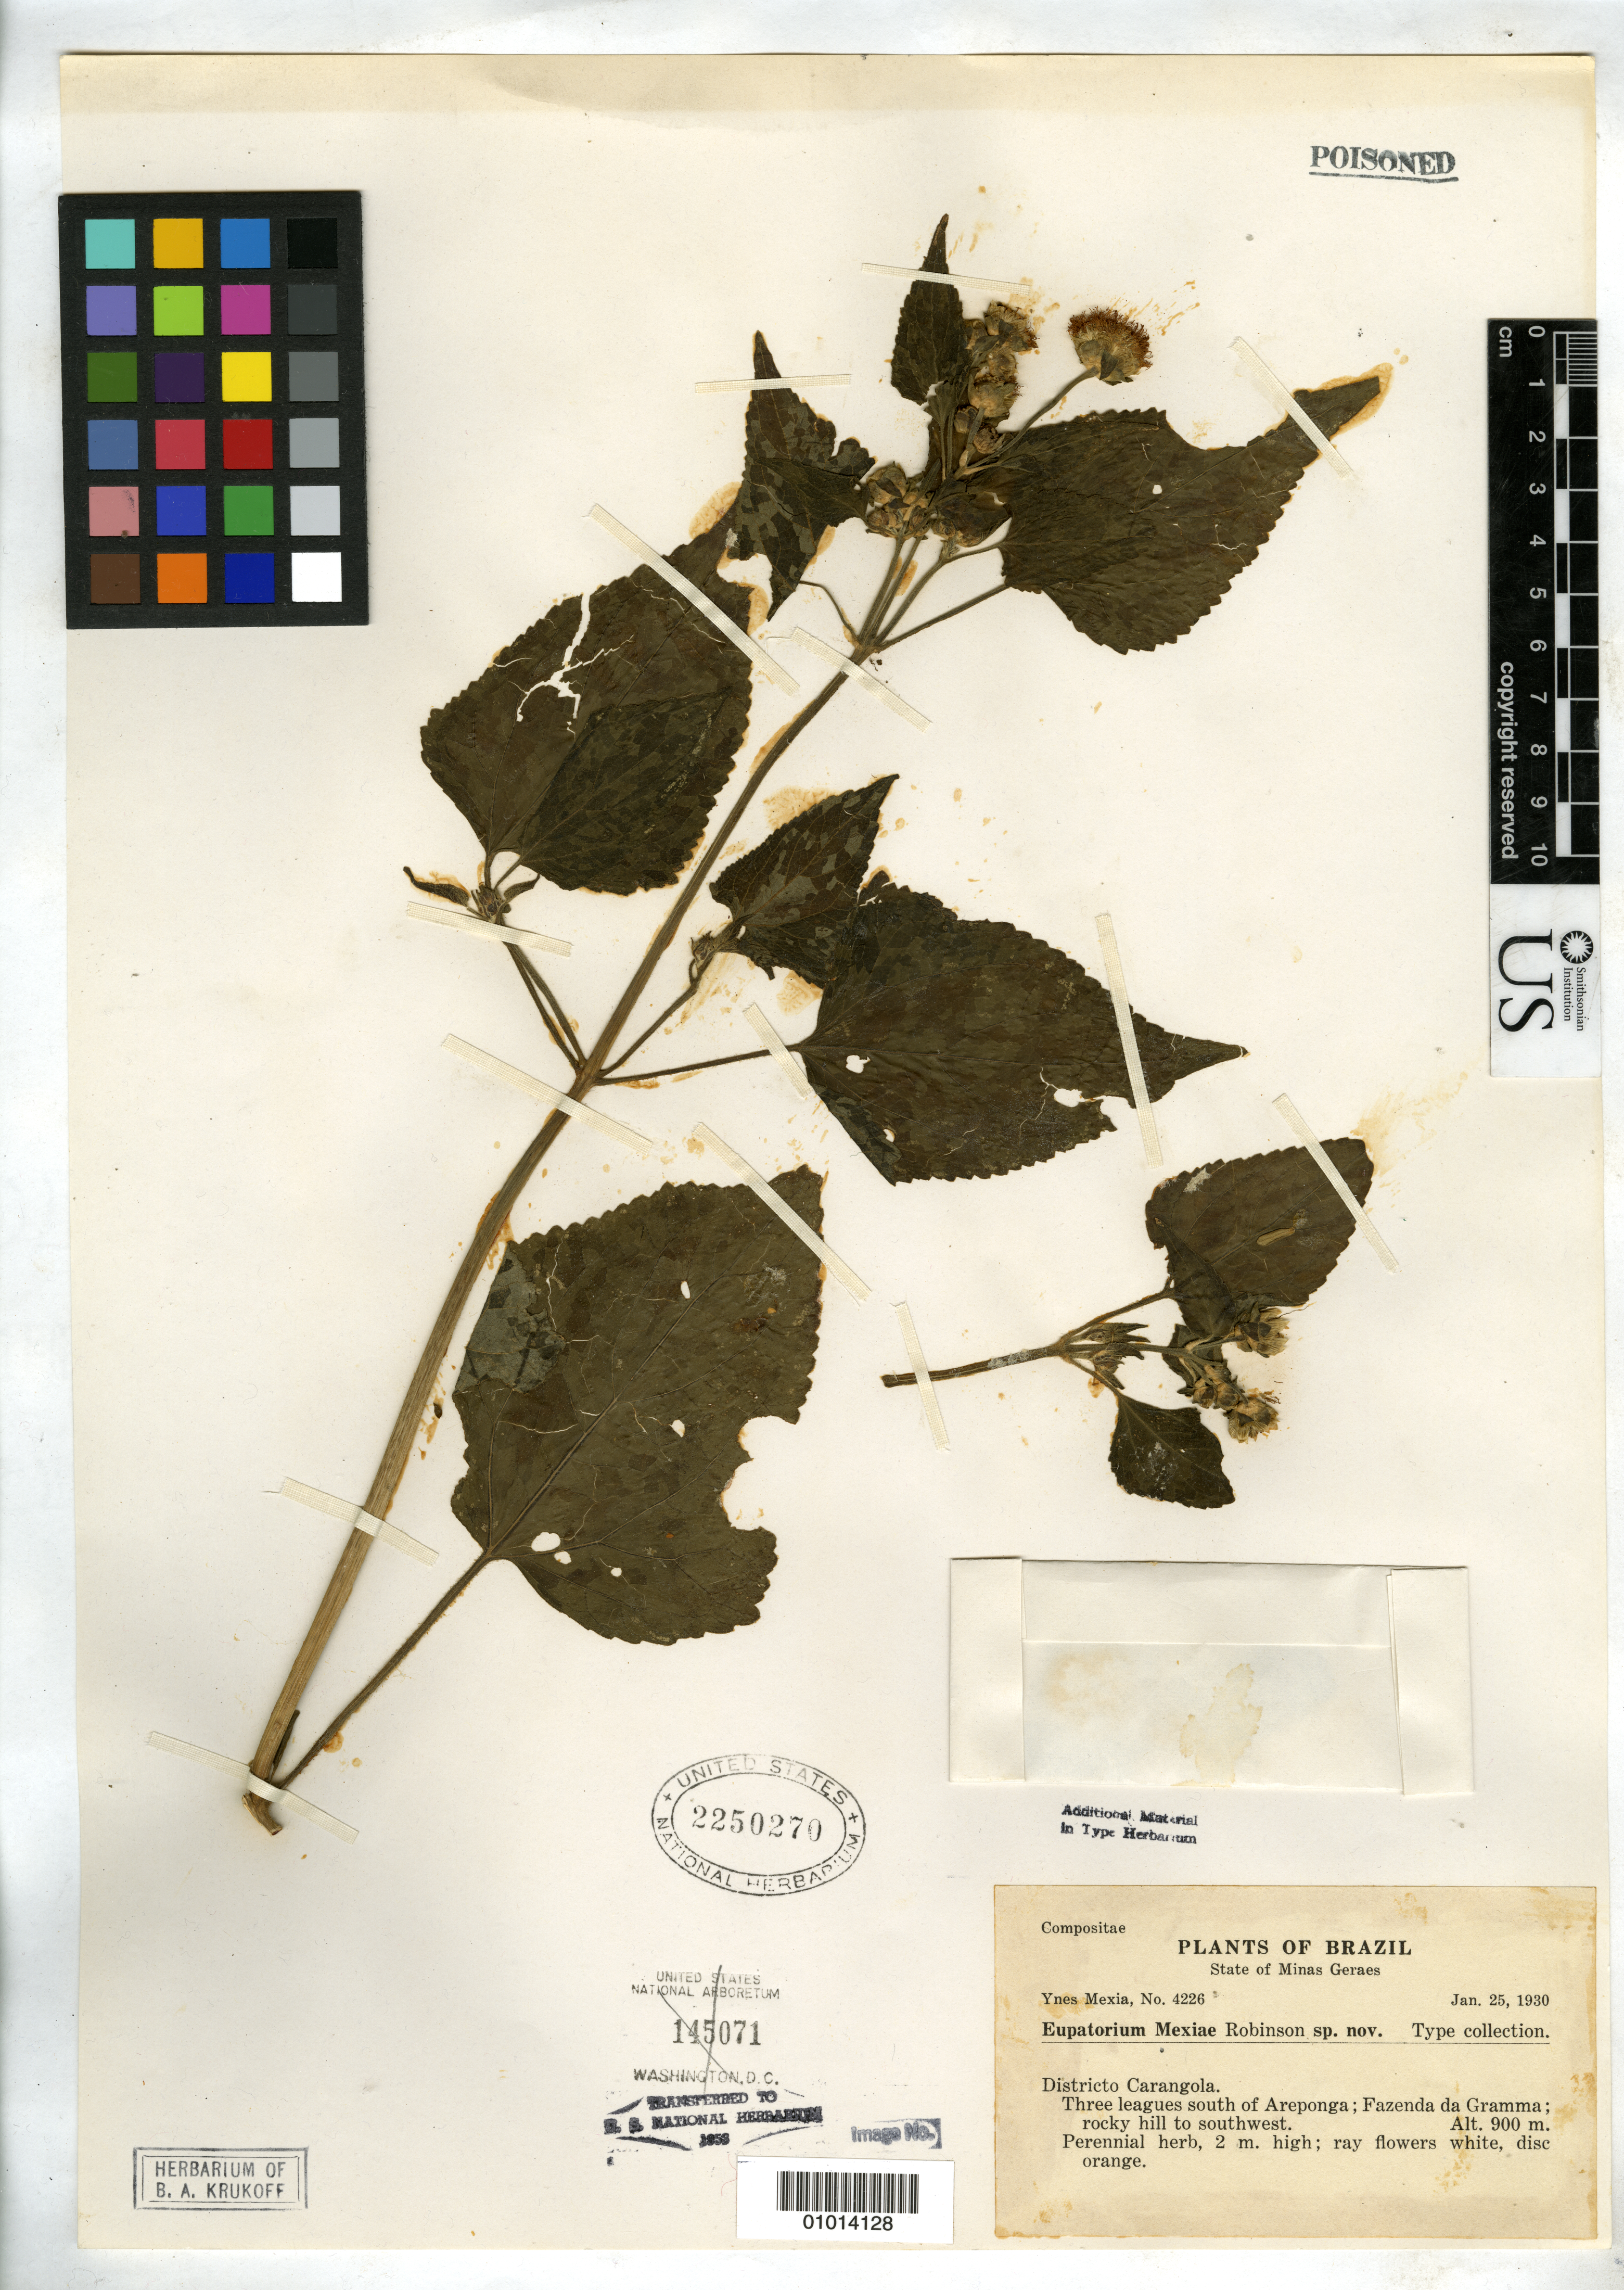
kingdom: Plantae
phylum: Tracheophyta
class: Magnoliopsida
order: Asterales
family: Asteraceae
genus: Eupatorium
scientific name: Eupatorium mexiae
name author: B.L. Rob.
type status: Isotype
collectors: Y. Mexia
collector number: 4226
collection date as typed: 25 Jan 1930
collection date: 1930-01-25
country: Brazil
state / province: Minas Gerais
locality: Carangola, Areponga.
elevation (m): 900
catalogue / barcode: US 2250270